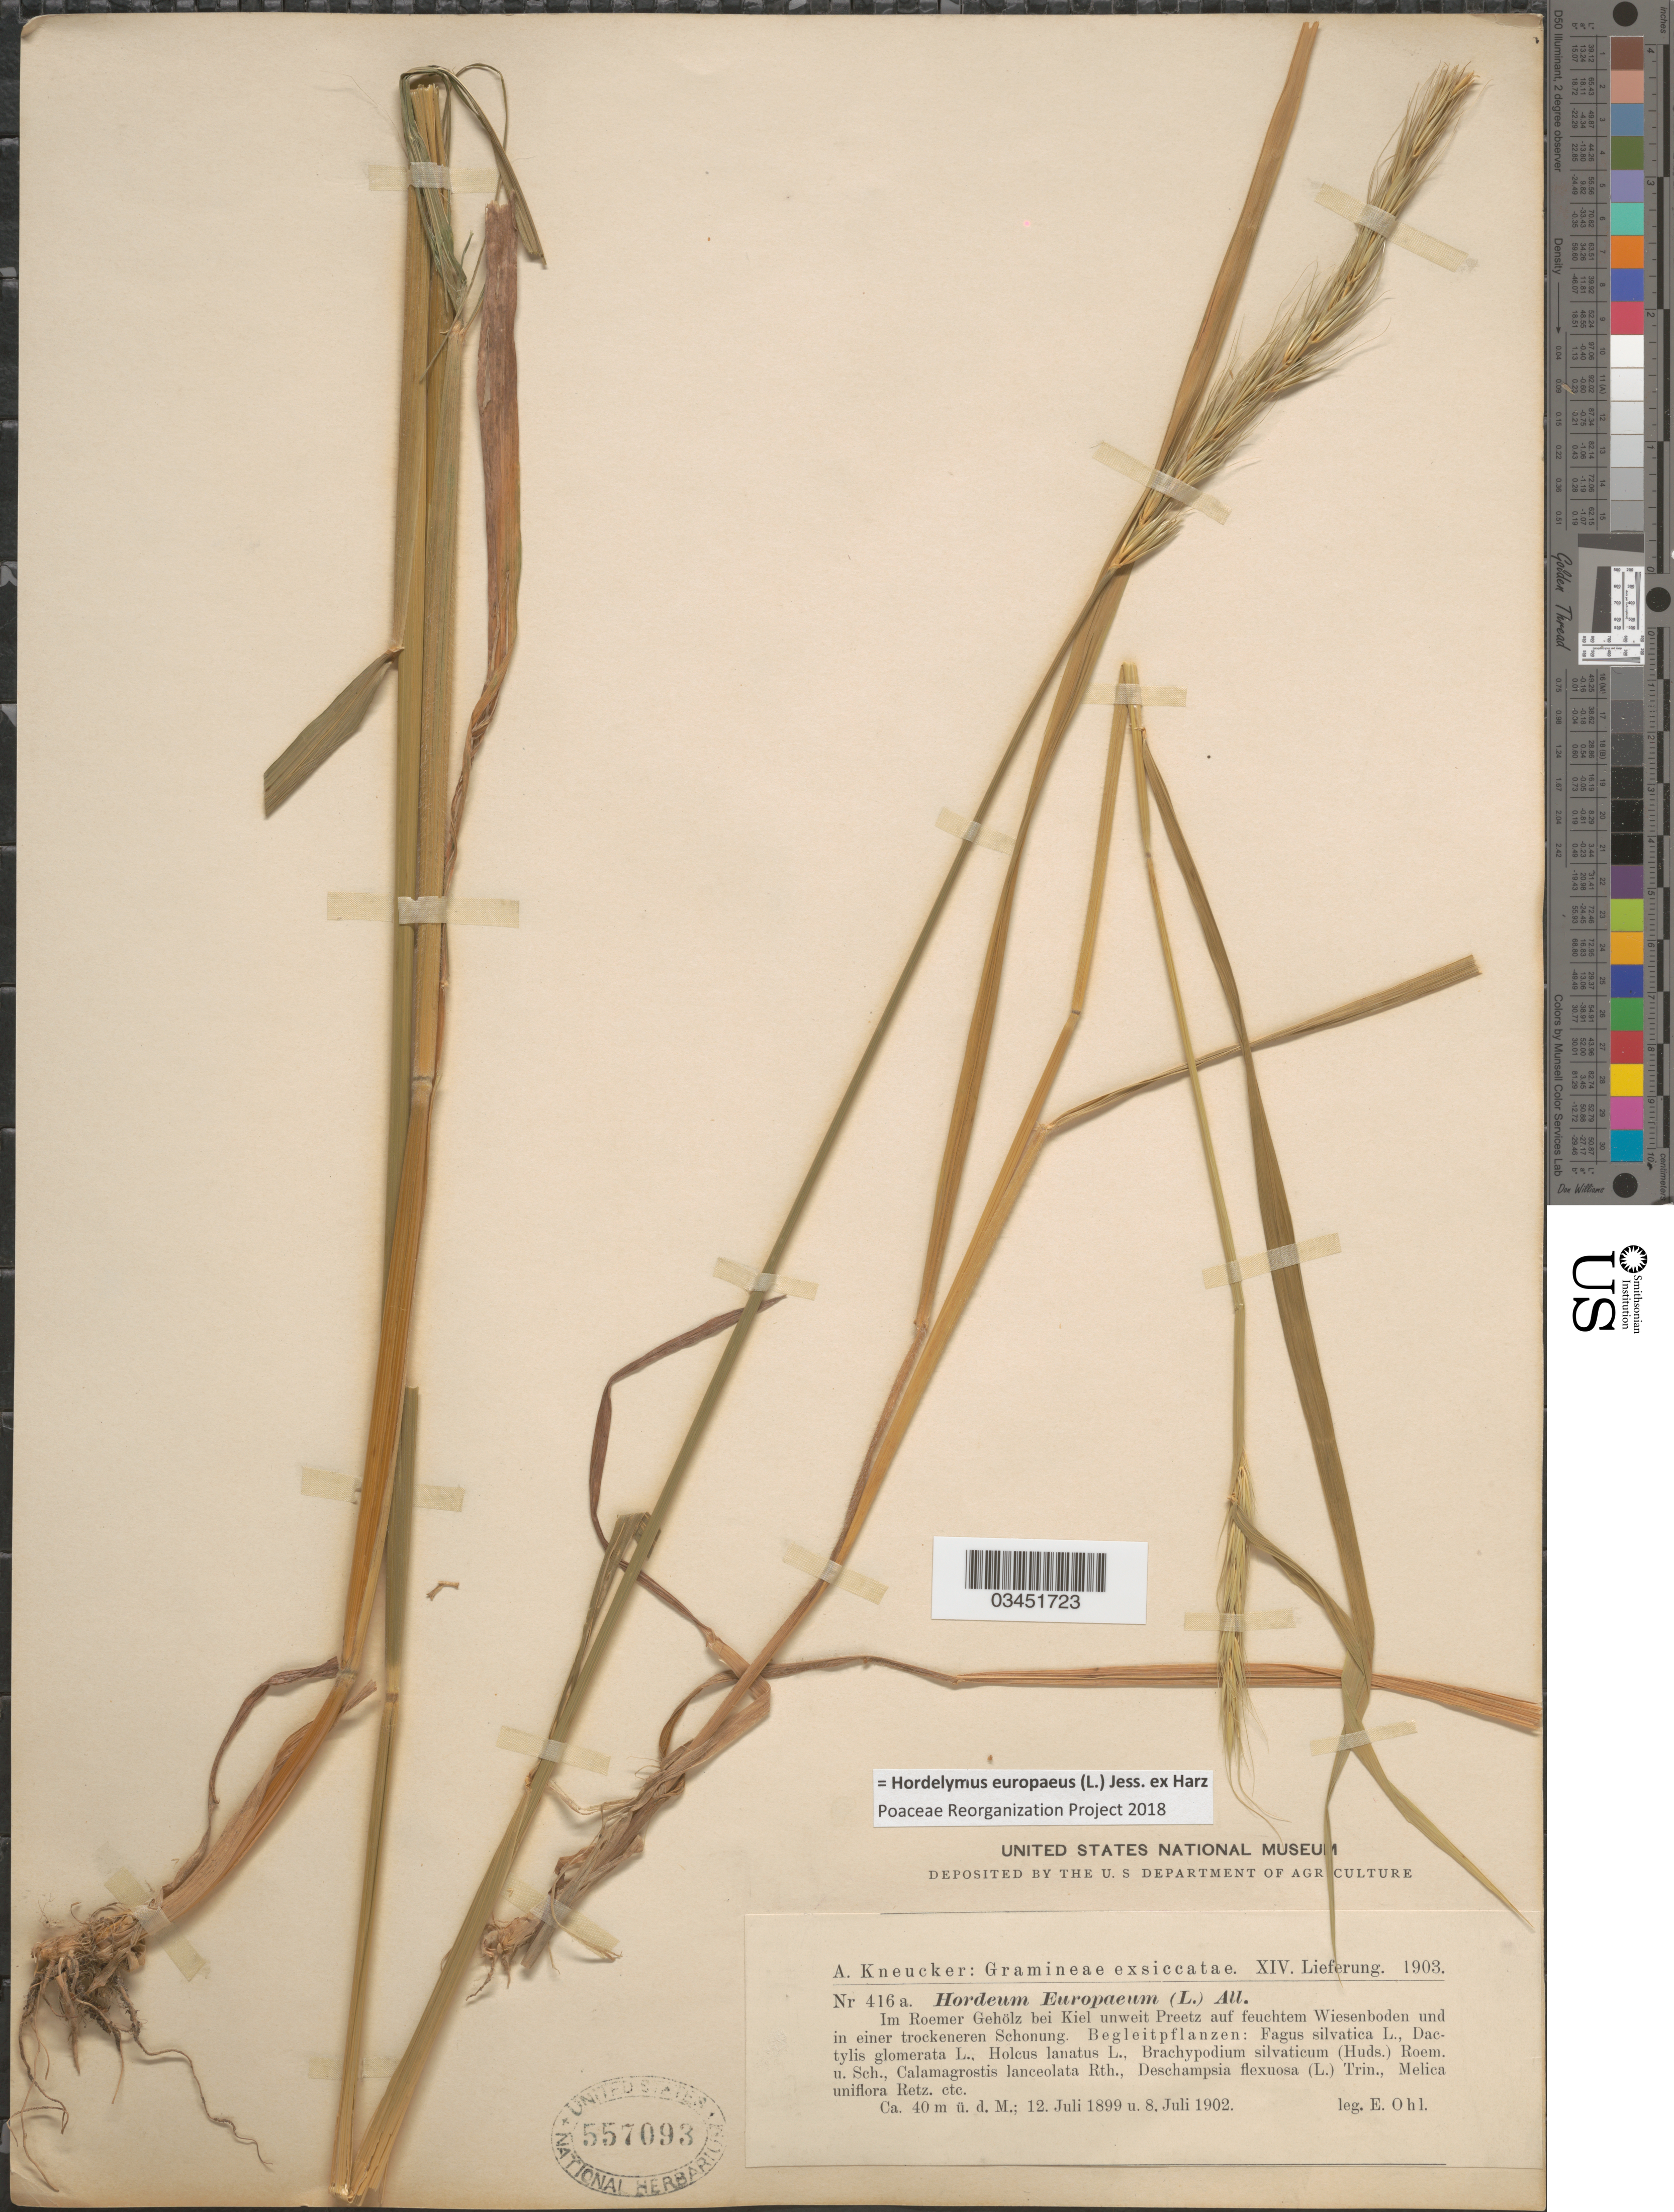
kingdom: Plantae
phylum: Tracheophyta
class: Liliopsida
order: Poales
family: Poaceae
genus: Hordelymus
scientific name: Hordelymus europaeus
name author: (L.) Jess. ex Harz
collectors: E. Ohl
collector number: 416a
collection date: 1899-07-12/1902-07-08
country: Germany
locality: Im Roemer Gehölz bei Kiel unweit Preetz auf feuchtem Wiesenboden und in einer trockener Schonung.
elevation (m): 40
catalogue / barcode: US 557093